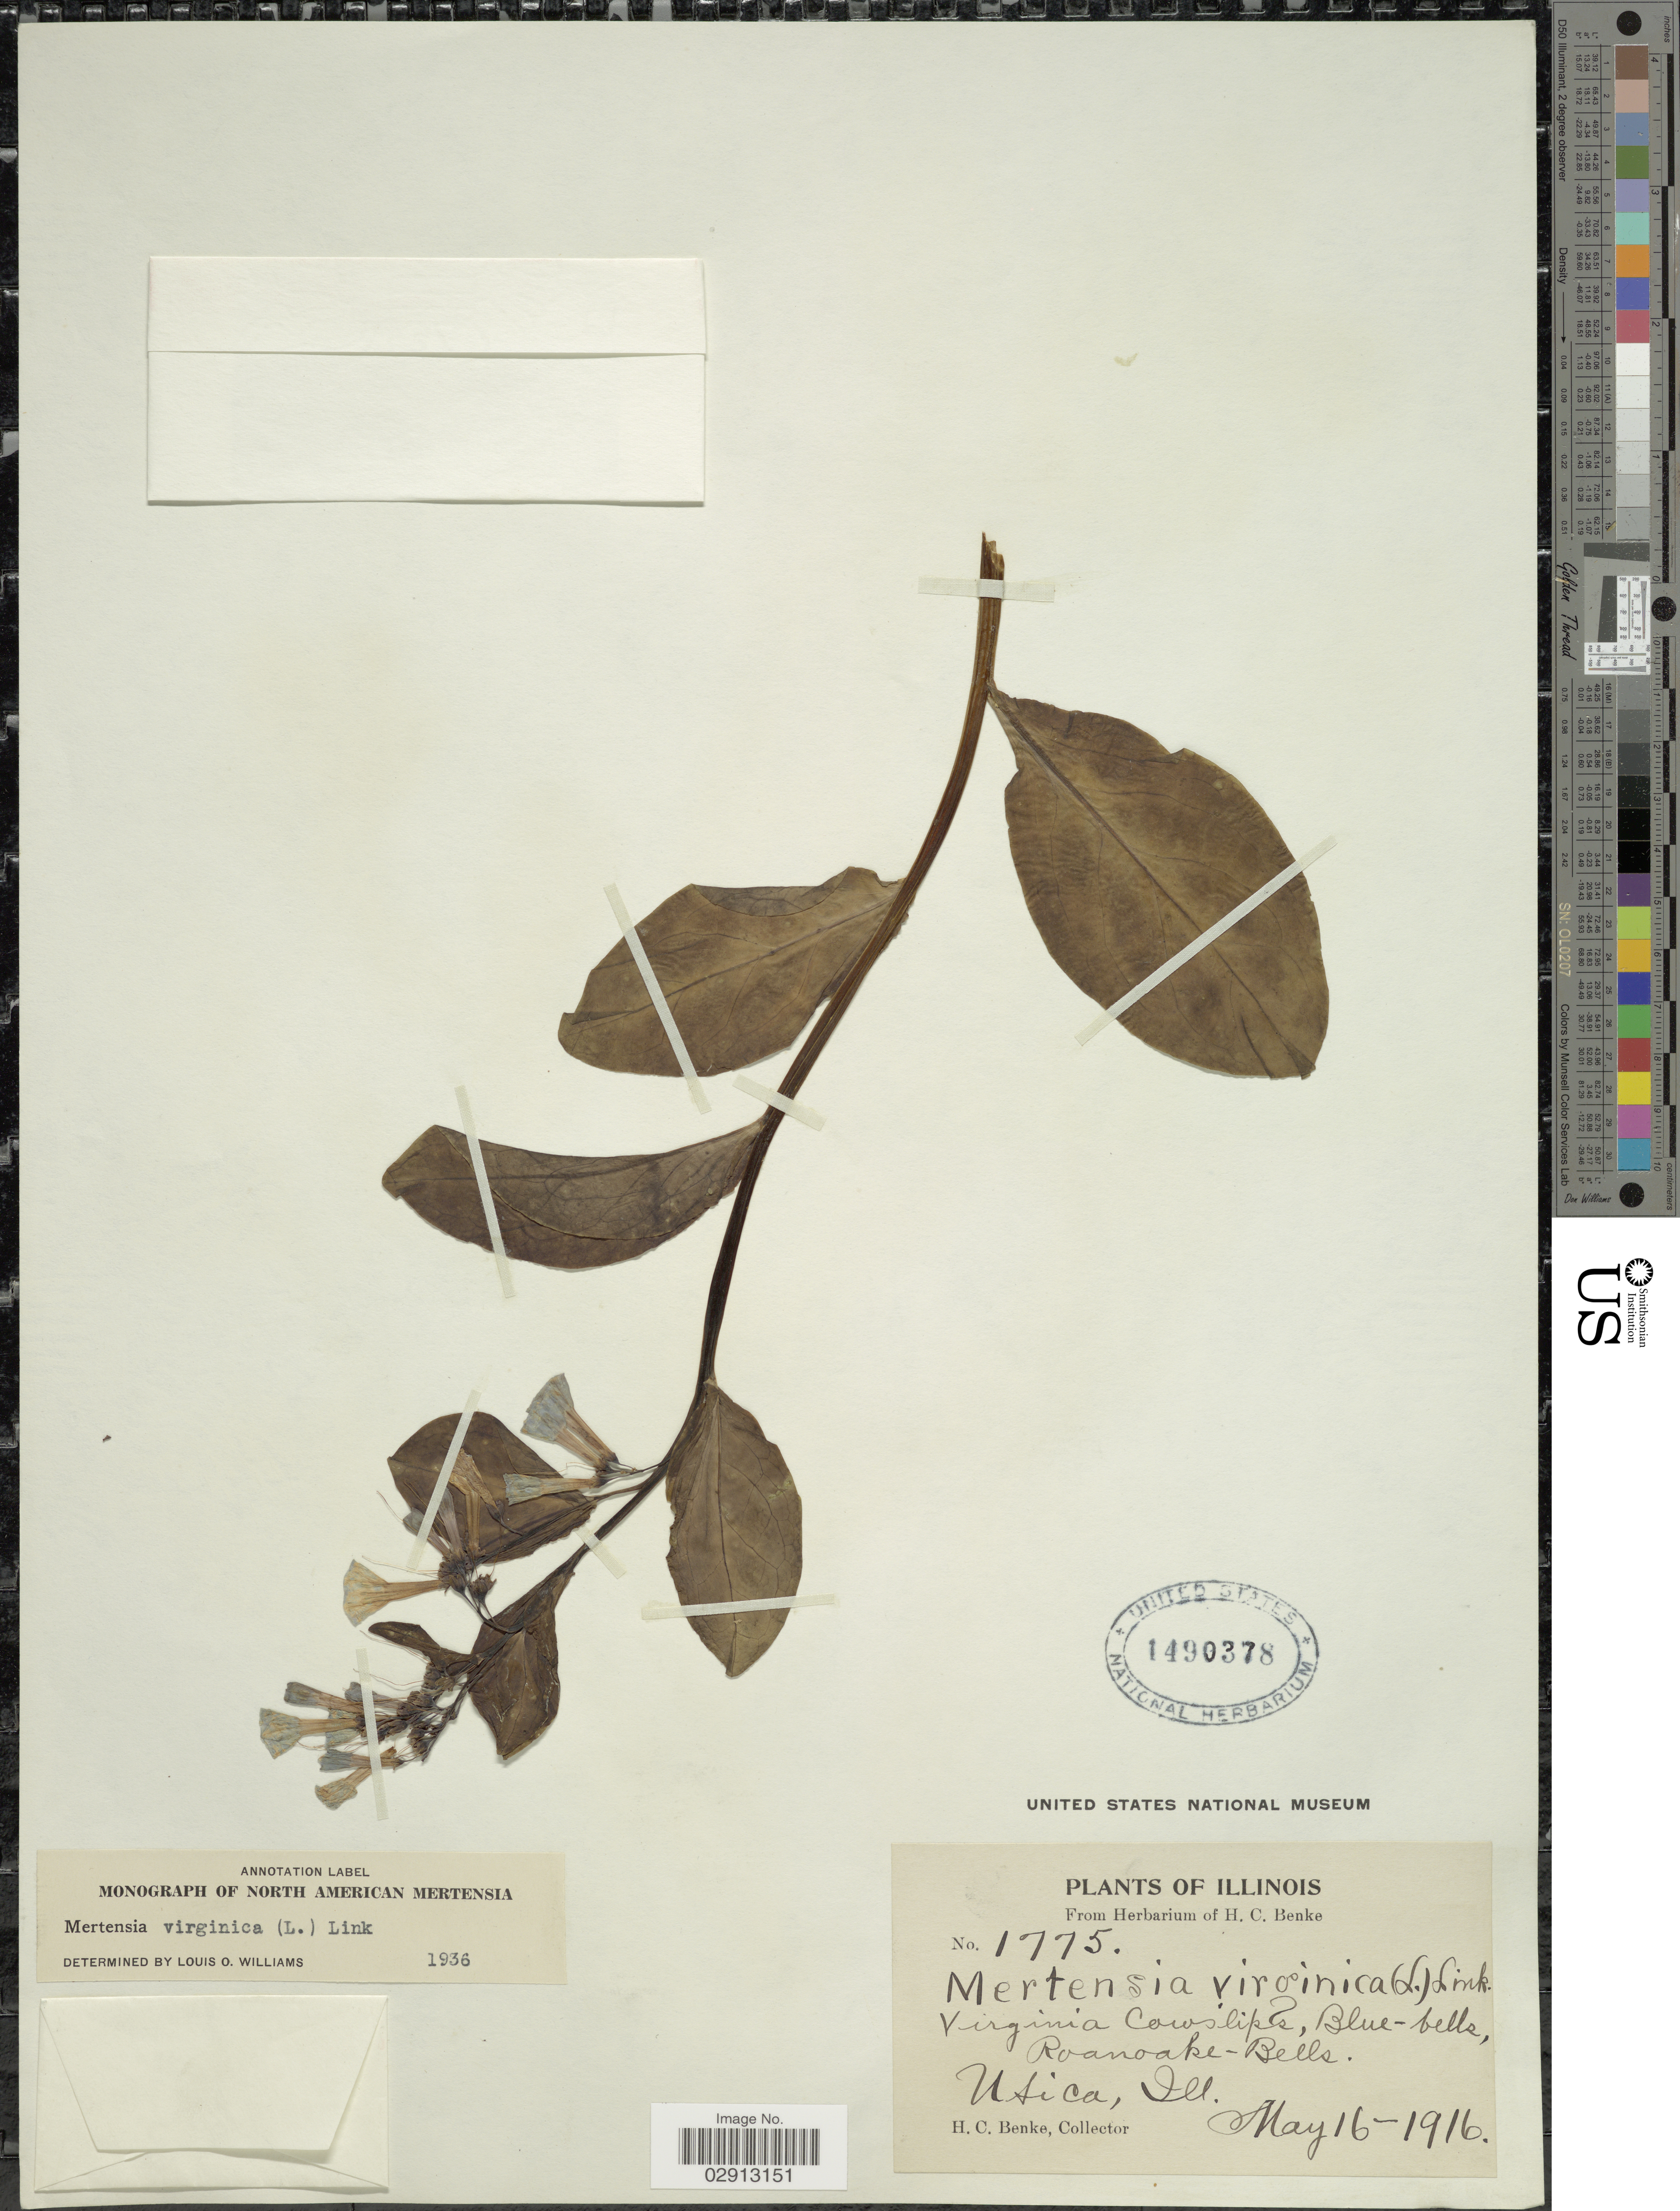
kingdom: Plantae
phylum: Tracheophyta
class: Magnoliopsida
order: Boraginales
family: Boraginaceae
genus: Mertensia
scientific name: Mertensia virginica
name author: (L.) Pers. ex Link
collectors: H. Benke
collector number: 1775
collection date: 1916-05-16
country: United States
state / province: Illinois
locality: Virginia Cowslips, Blue-bells, Roanoake-Bells. Utica.9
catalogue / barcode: US 1490378